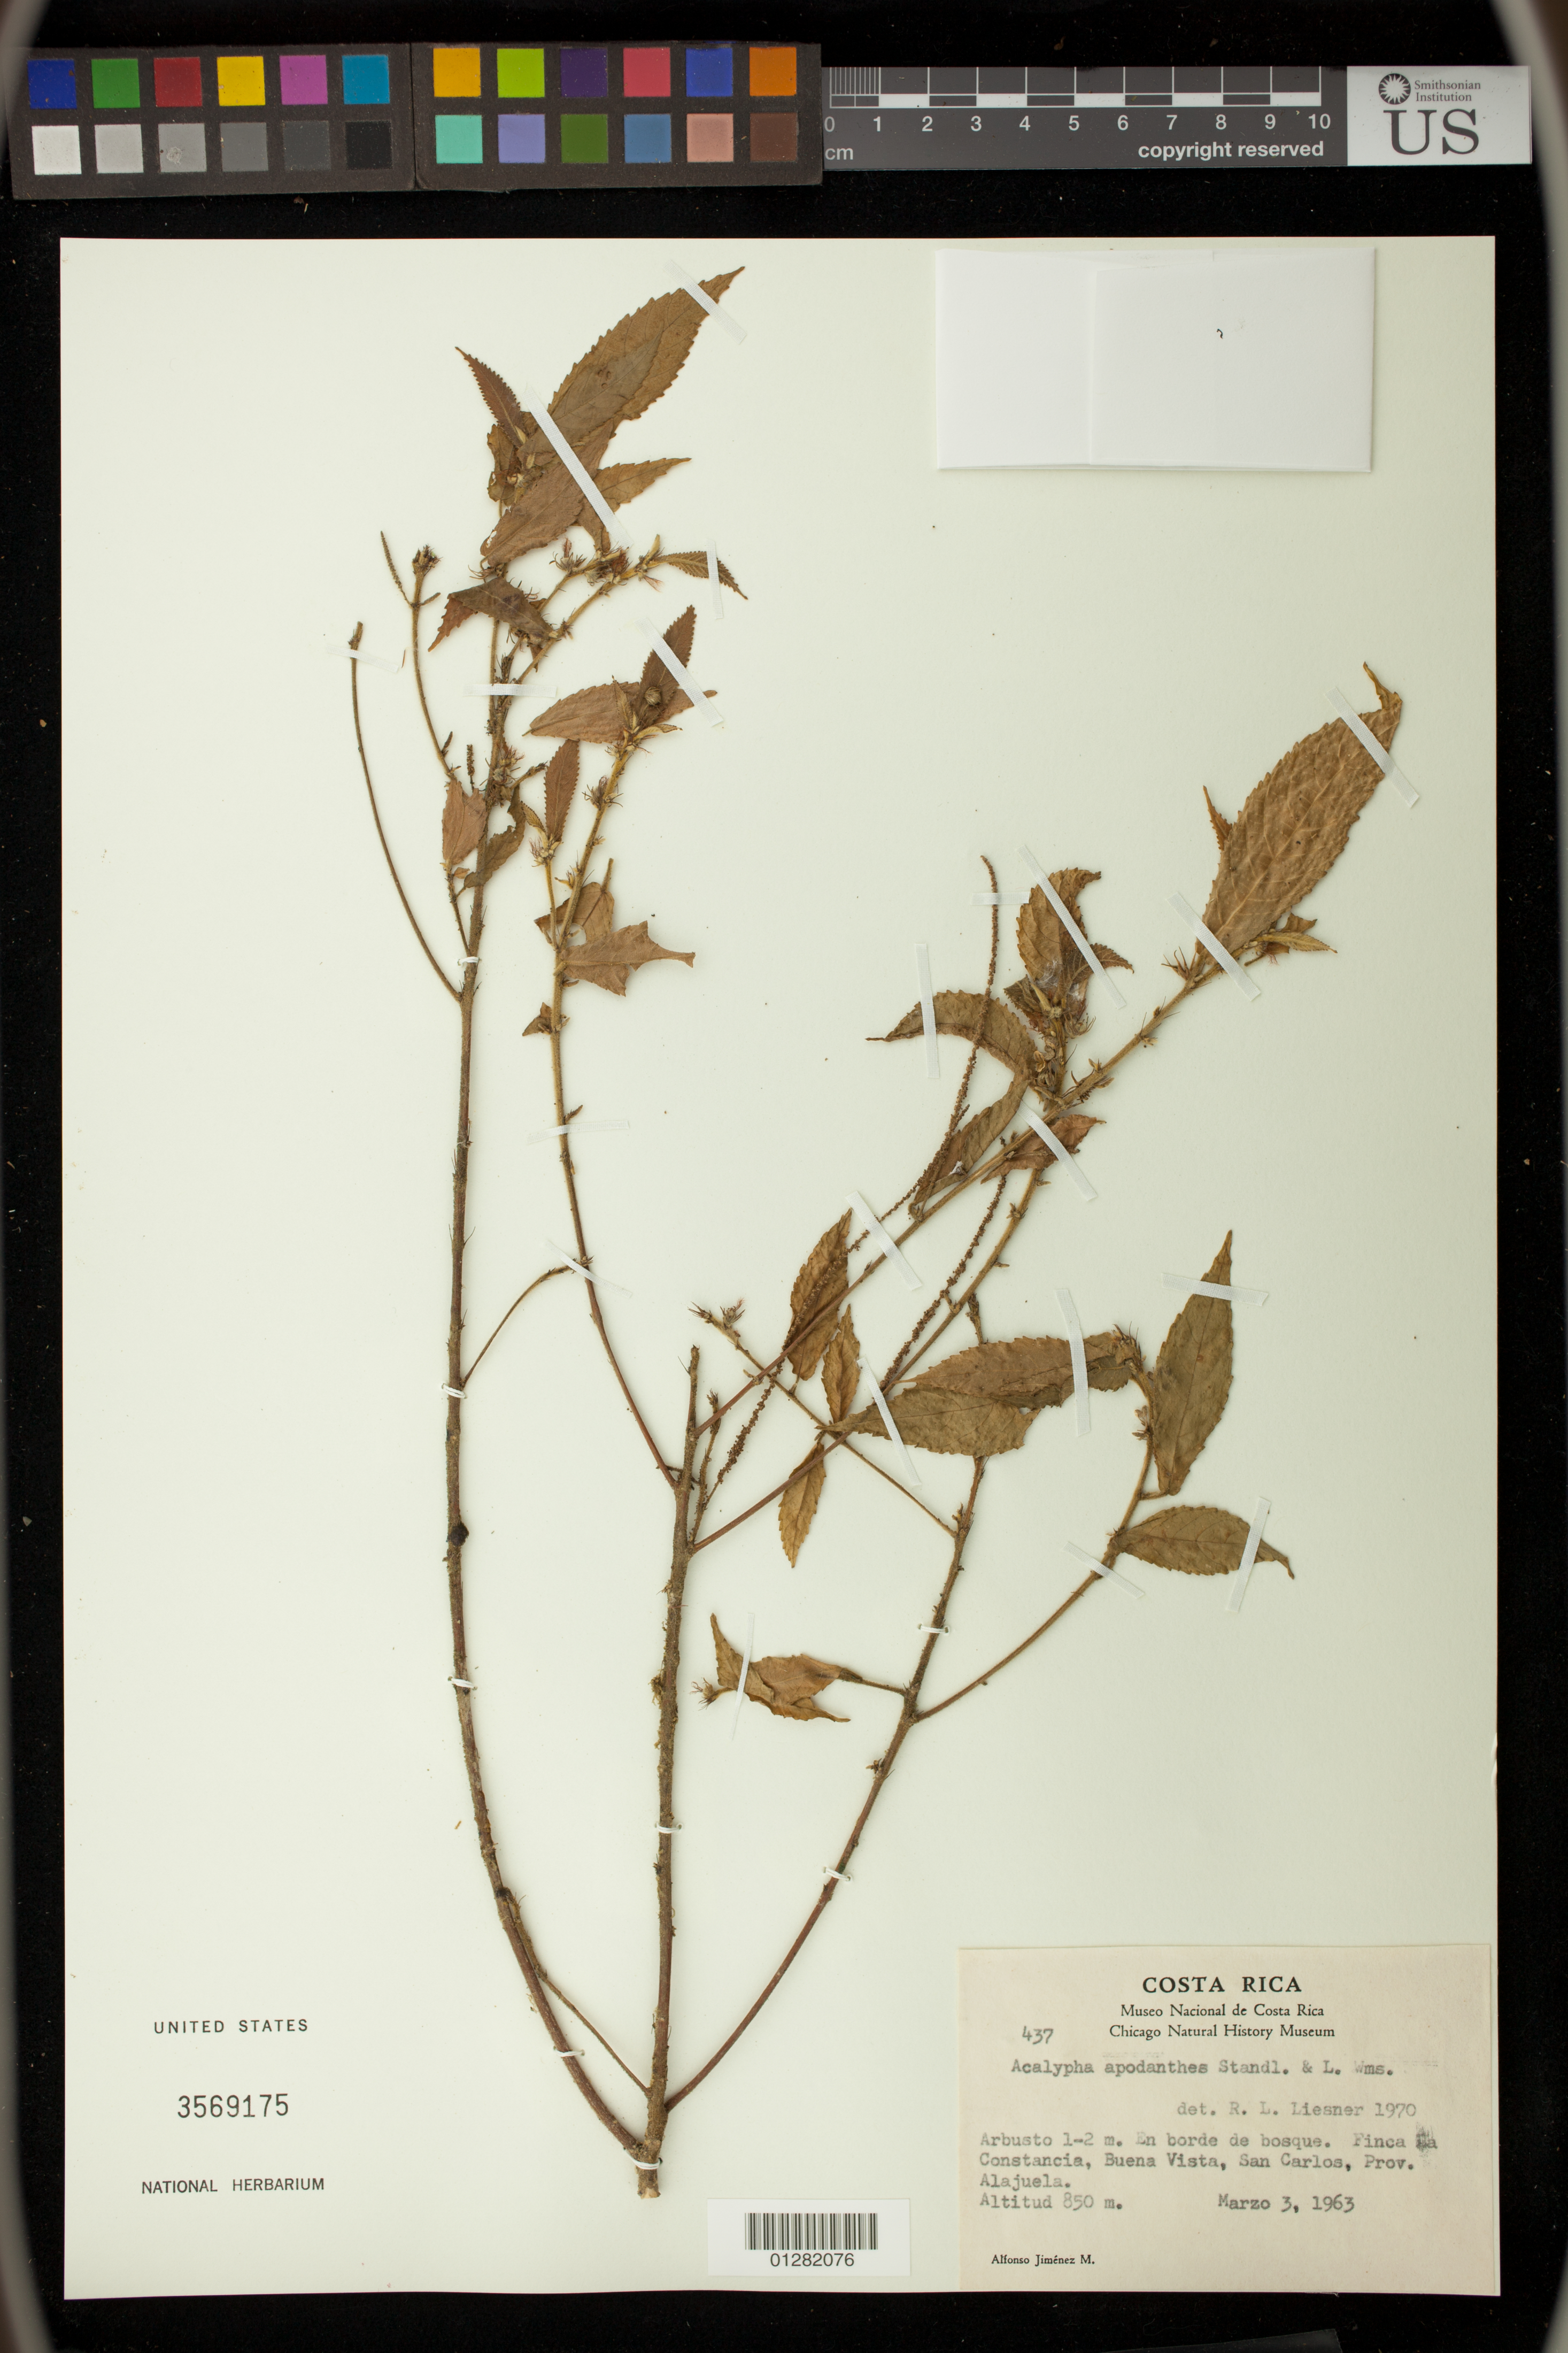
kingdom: Plantae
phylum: Tracheophyta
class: Magnoliopsida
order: Malpighiales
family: Euphorbiaceae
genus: Acalypha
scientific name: Acalypha apodanthes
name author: Standl. & L.O. Williams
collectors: A. Jimenez M.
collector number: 437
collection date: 1963-03-03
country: Costa Rica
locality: Arbusto 1-2 m. En borde de bosque. Finca a Constancia, Buena Vista, San Carlos, Prov. Alajuela. Altitude 850 m.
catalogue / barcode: US 3569175